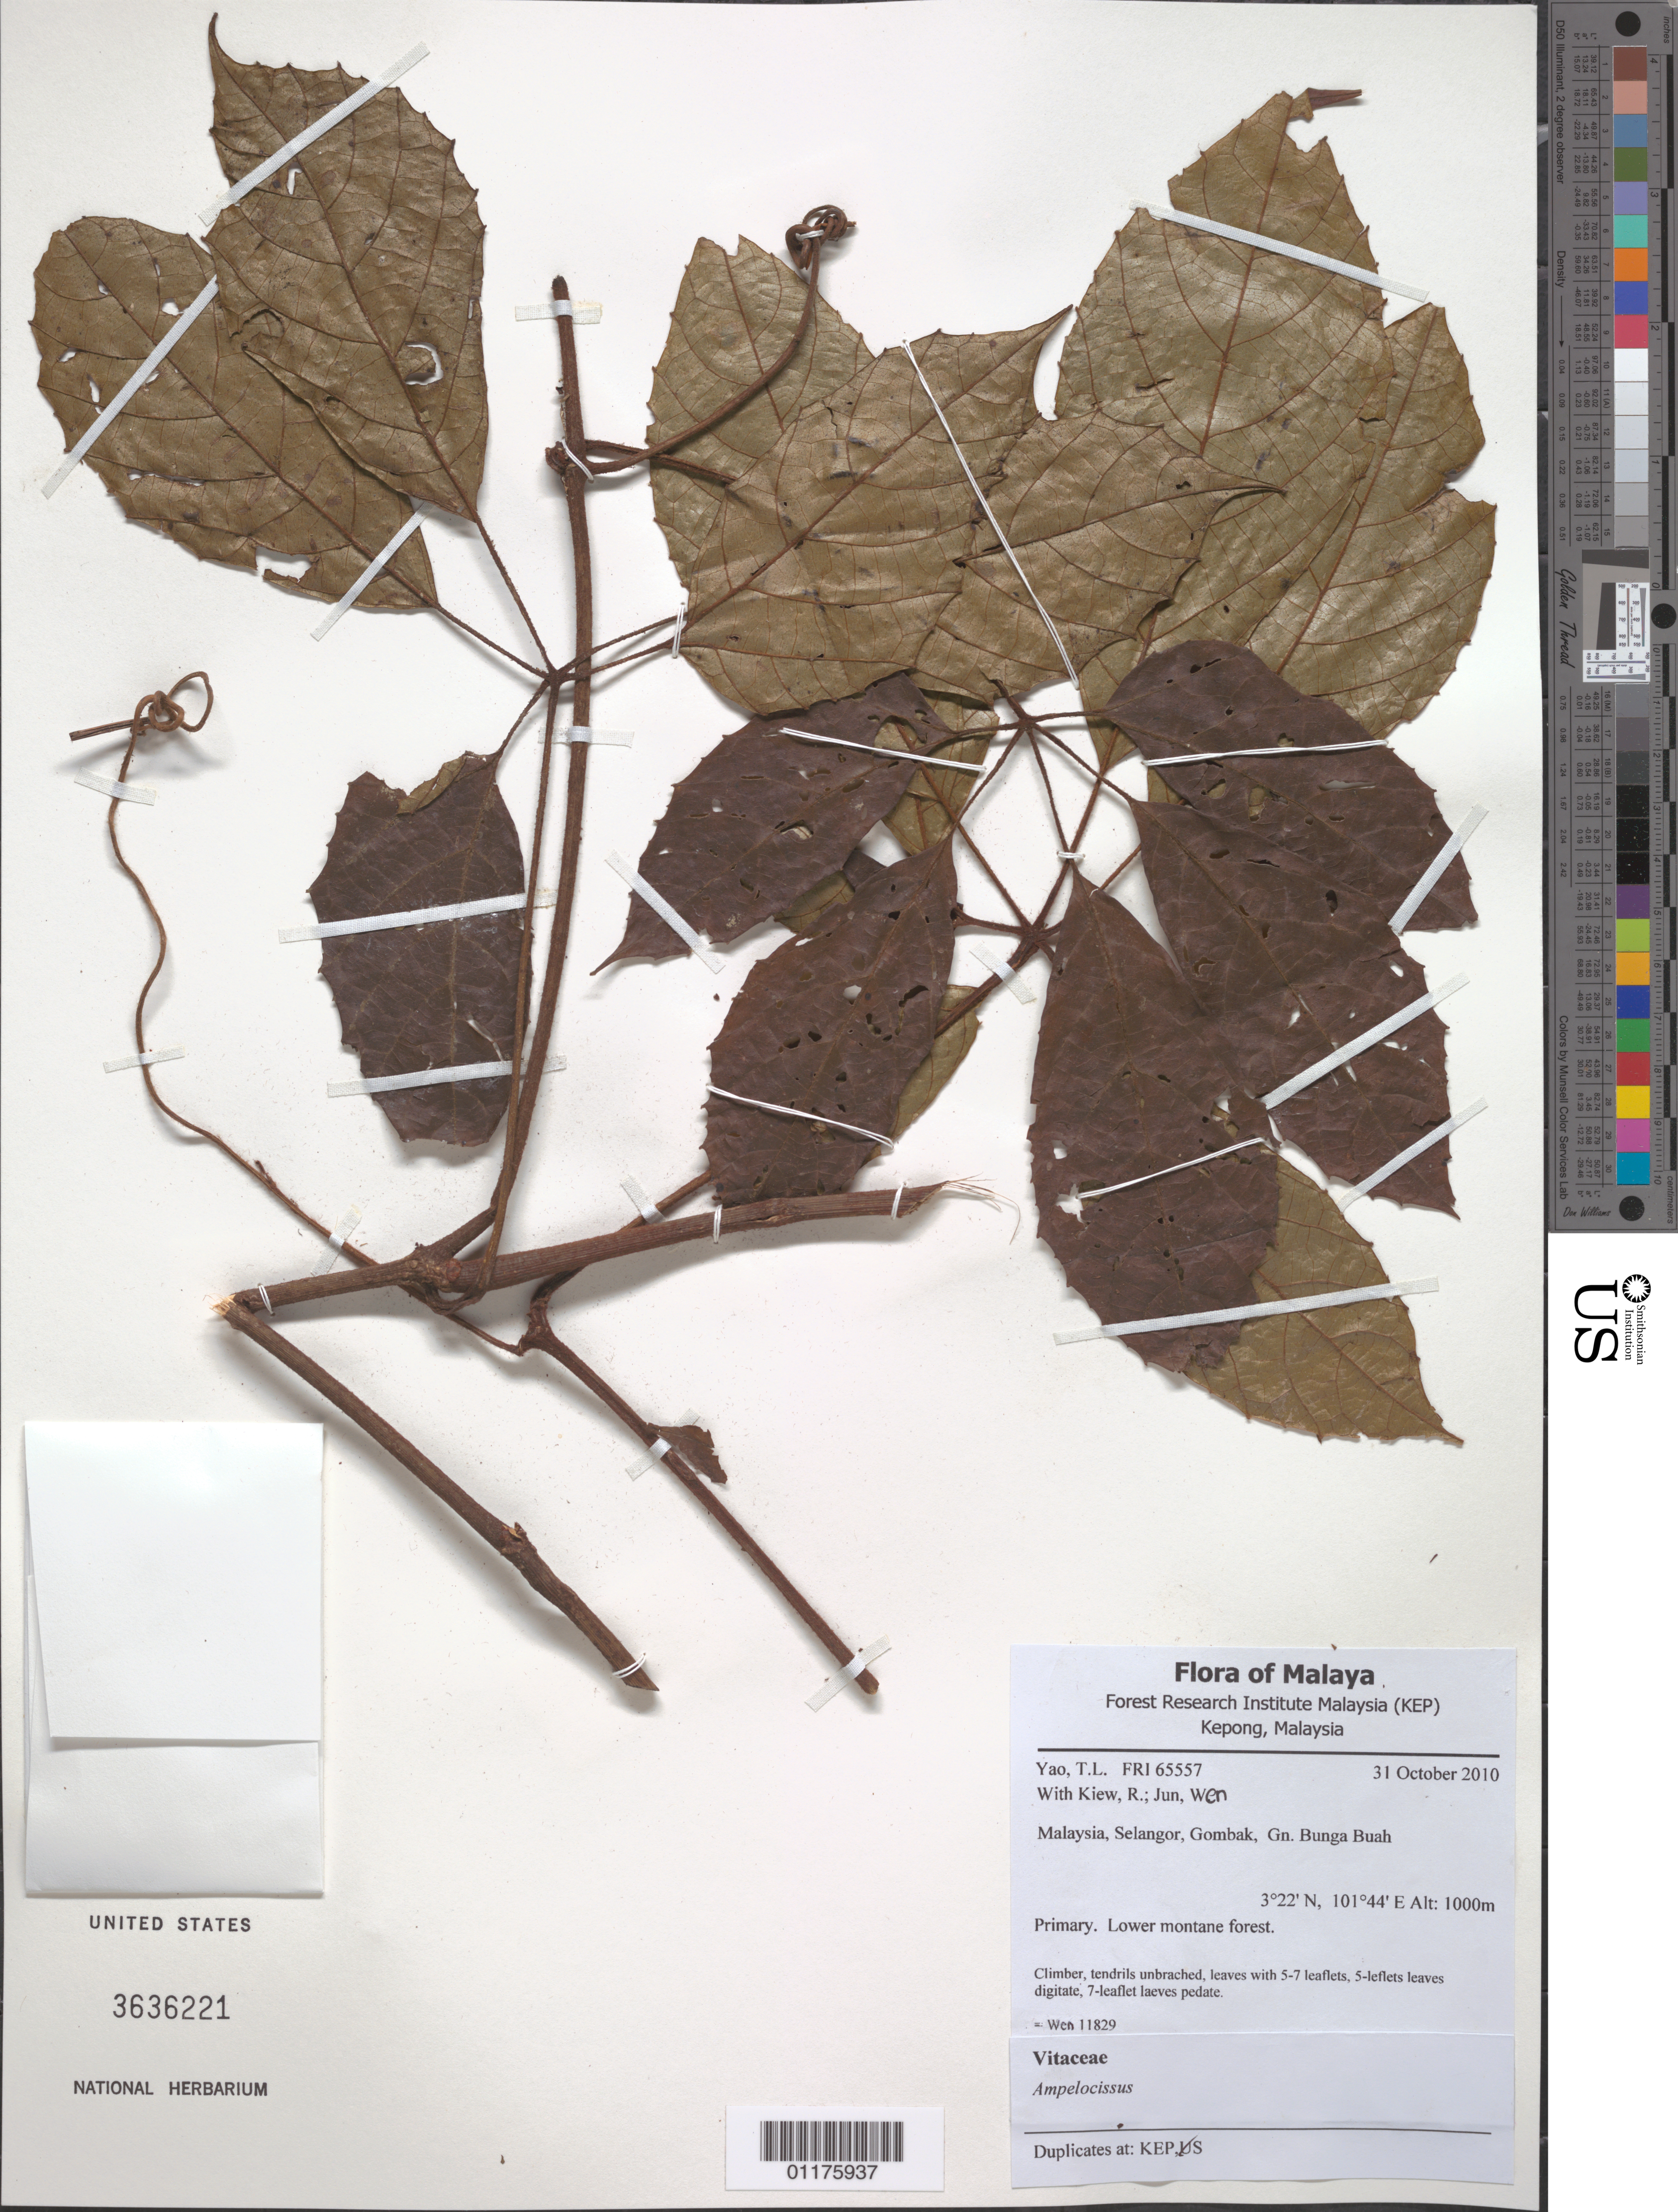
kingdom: Plantae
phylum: Tracheophyta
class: Magnoliopsida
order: Vitales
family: Vitaceae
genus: Ampelocissus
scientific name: Ampelocissus sp.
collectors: T. Yao, R. Kiew & J. Wen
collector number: FRI 65557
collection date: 2010-10-31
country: Malaysia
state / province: Selangor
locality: Malaya. Gombak, Gn. Bunga Buah.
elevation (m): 1000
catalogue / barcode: US 3636221